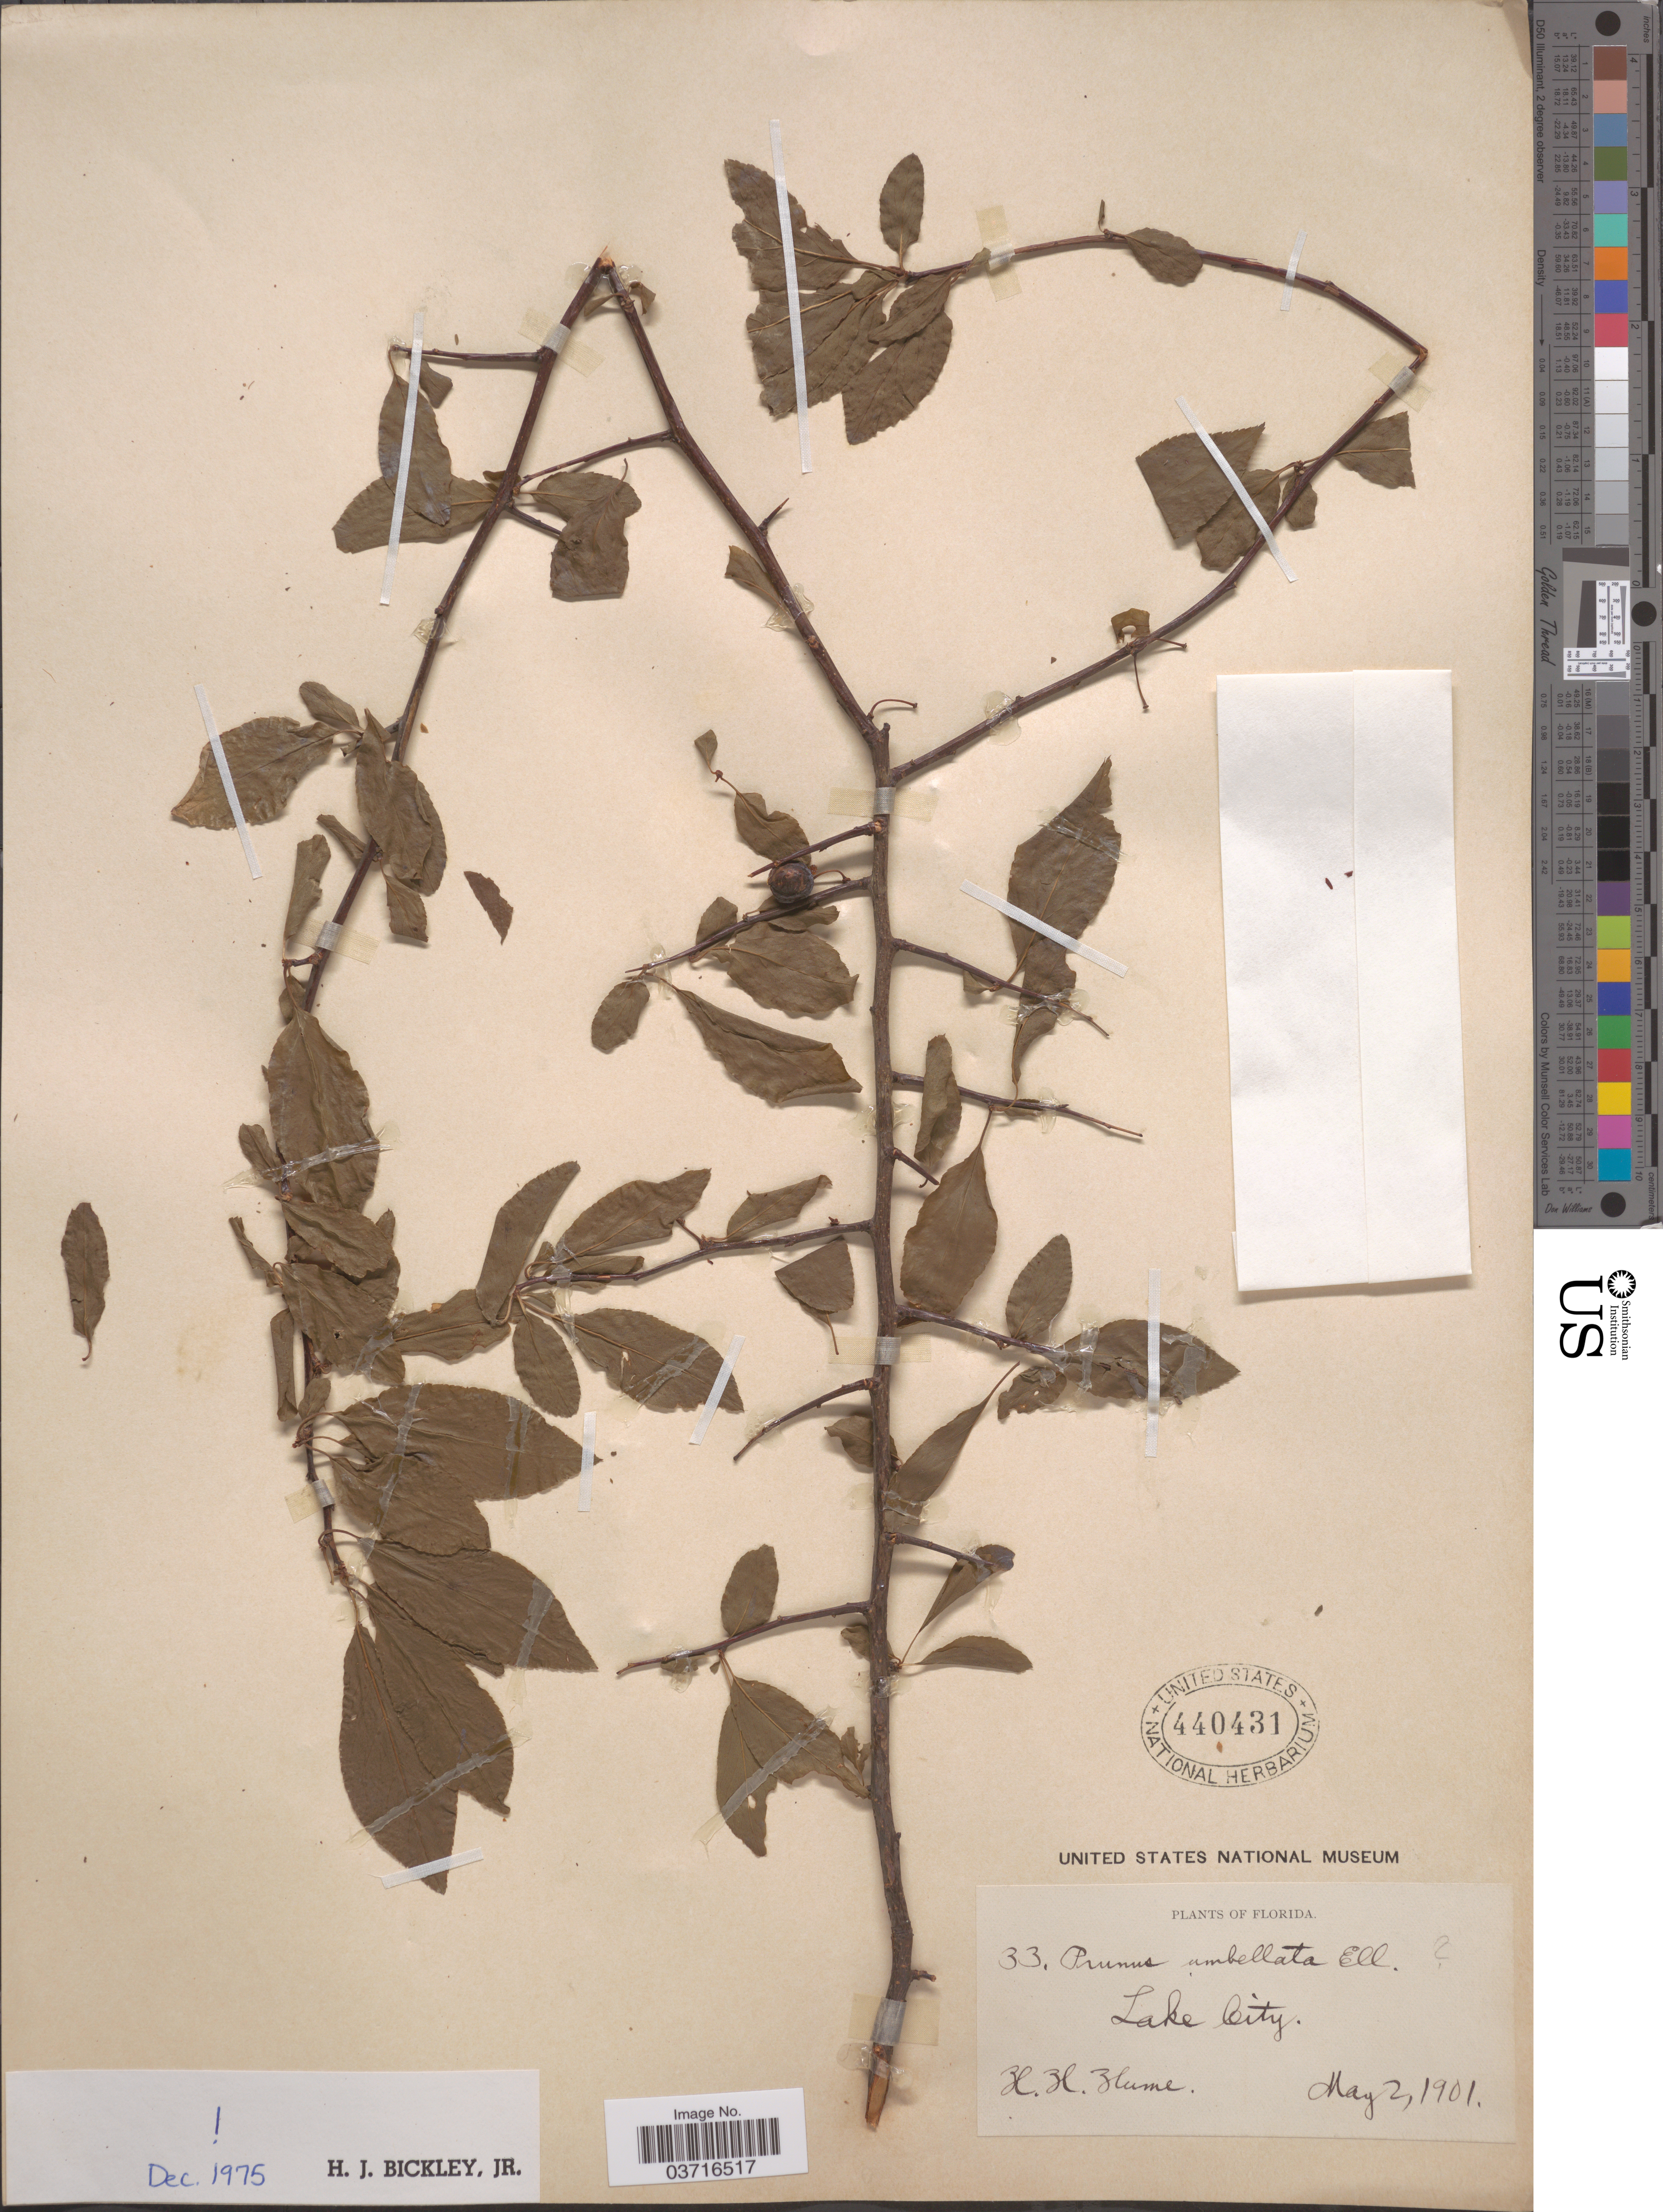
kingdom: Plantae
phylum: Tracheophyta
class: Magnoliopsida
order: Rosales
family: Rosaceae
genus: Prunus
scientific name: Prunus umbellata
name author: Elliott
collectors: H. Hume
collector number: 33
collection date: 1901-05-02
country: United States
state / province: Florida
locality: Lake City.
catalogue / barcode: US 440431